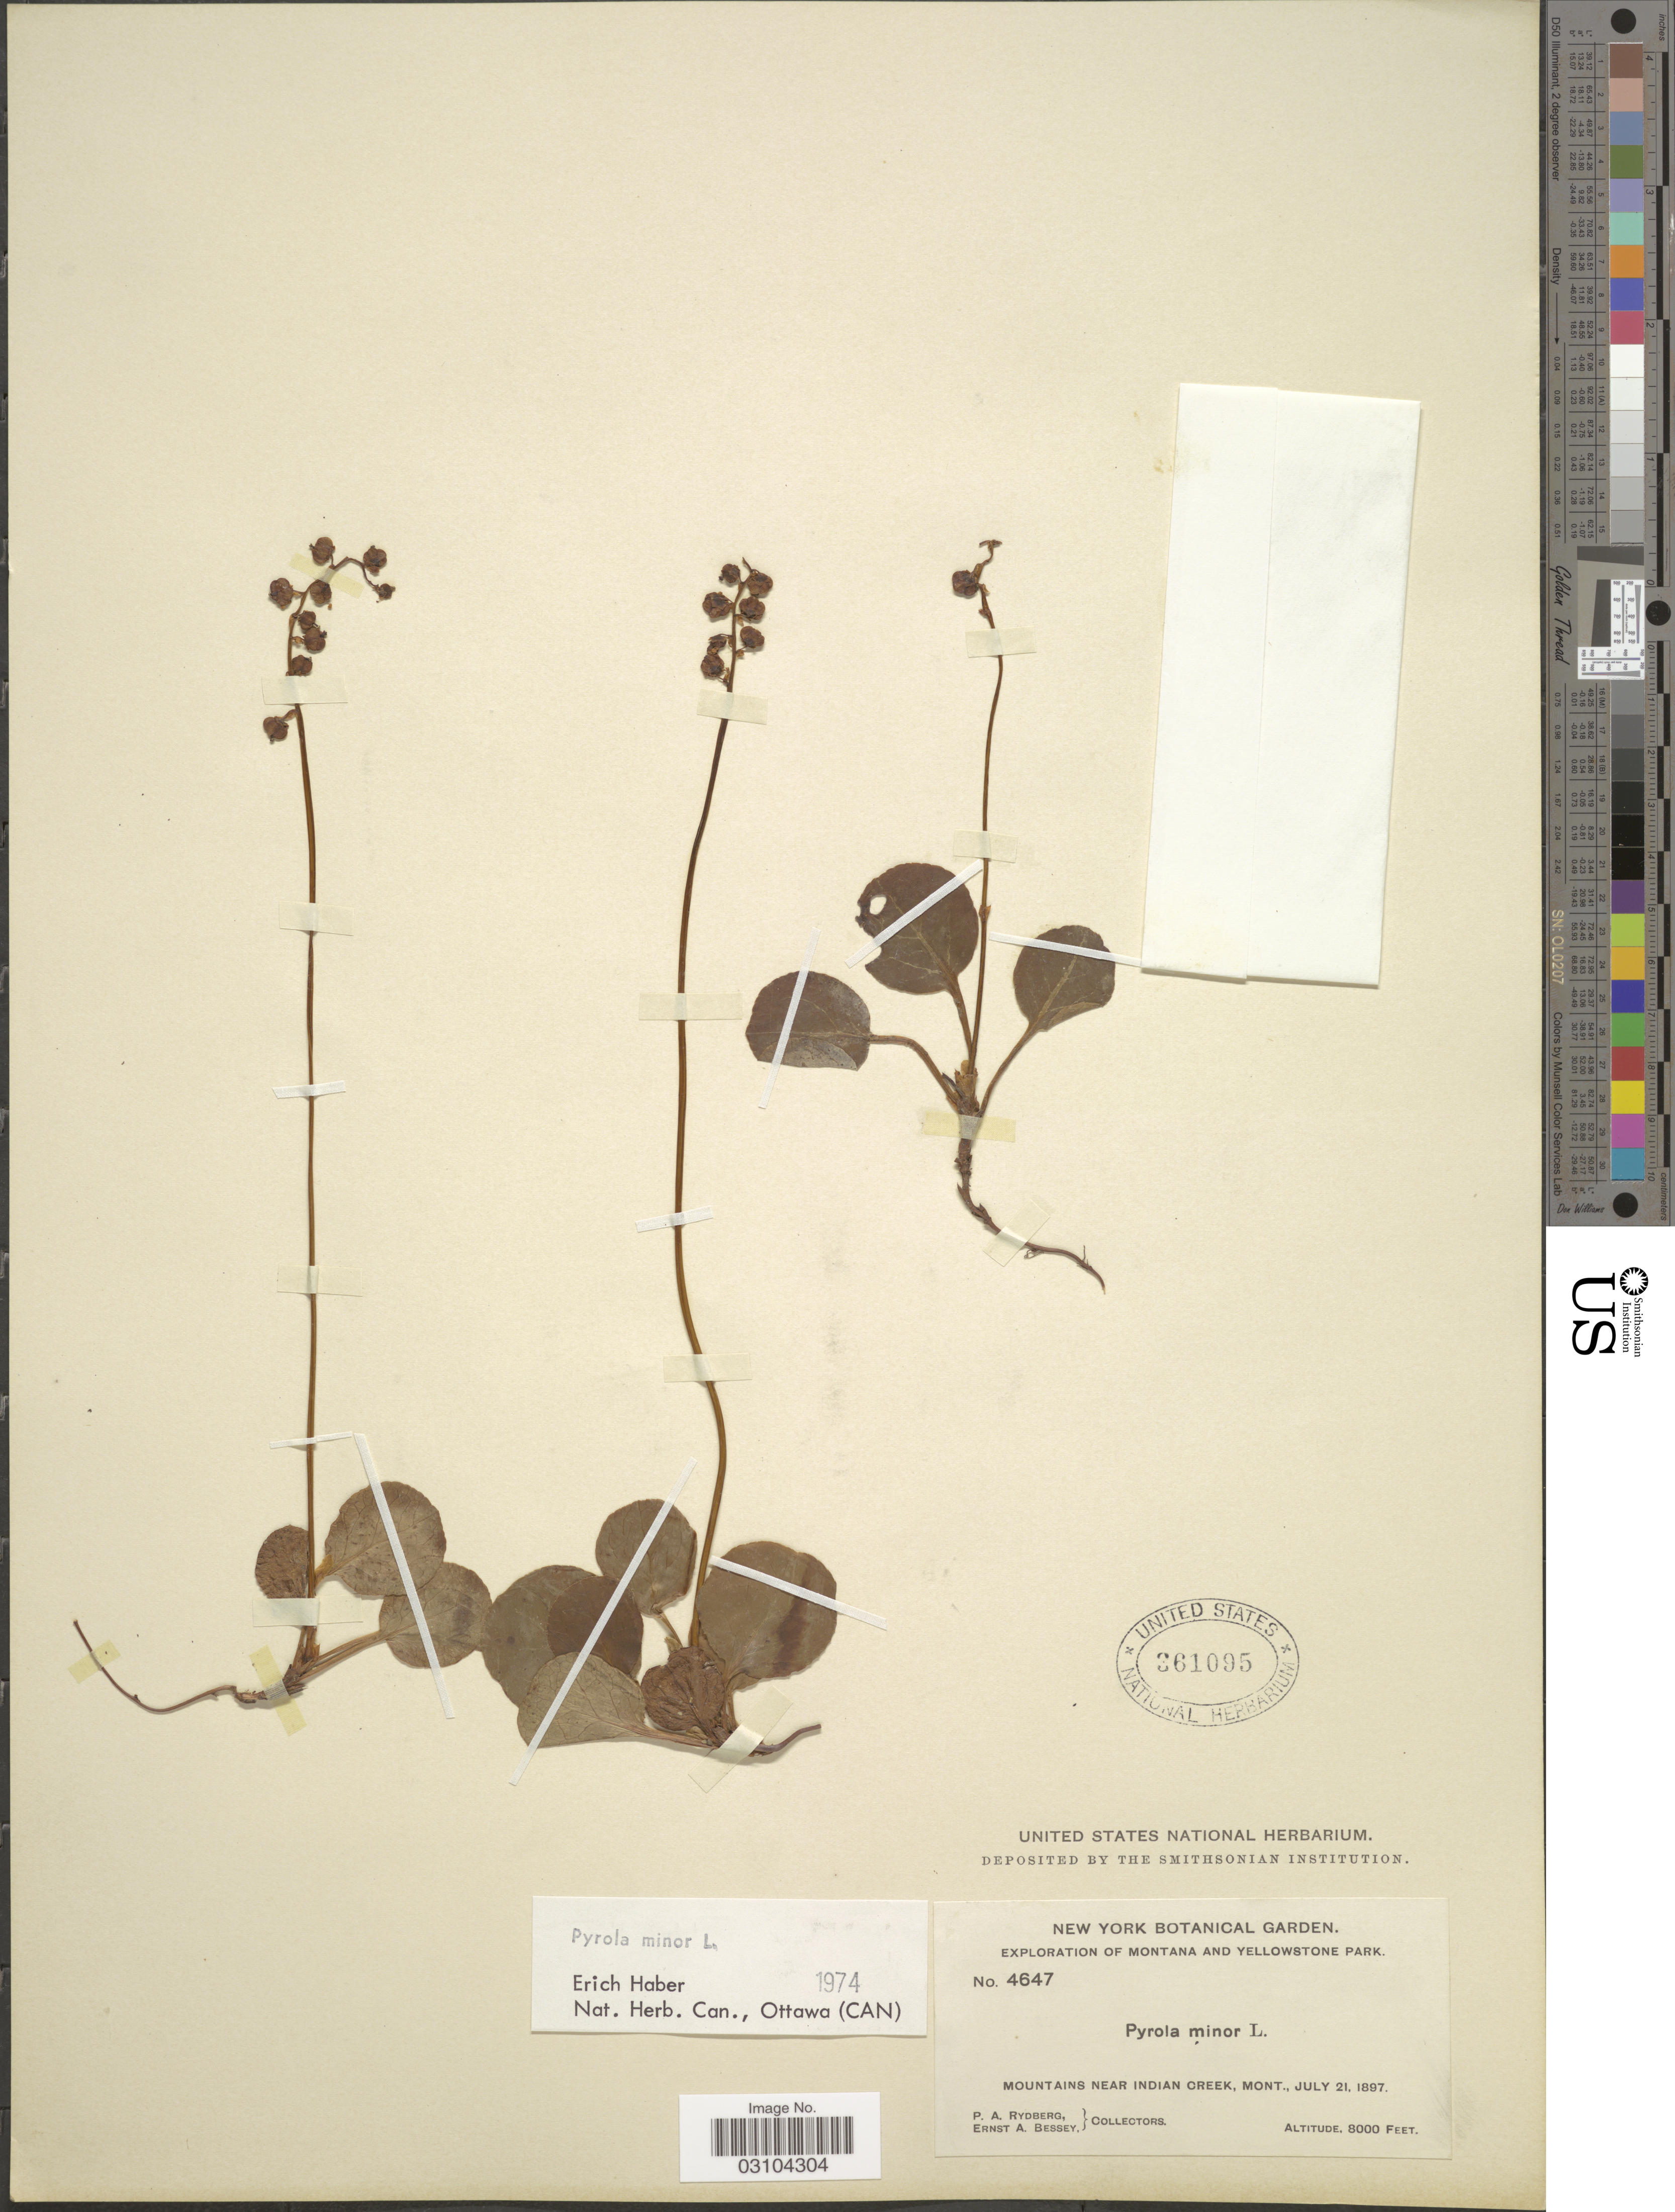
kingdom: Plantae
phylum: Tracheophyta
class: Magnoliopsida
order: Ericales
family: Ericaceae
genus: Pyrola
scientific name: Pyrola minor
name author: L.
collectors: P. A. Rydberg & E. A. Bessey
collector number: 4647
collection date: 1897-07-21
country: United States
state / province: Montana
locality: Montana and Yellowstone Park. Mountains near Indian Creek.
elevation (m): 2438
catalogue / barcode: US 361095